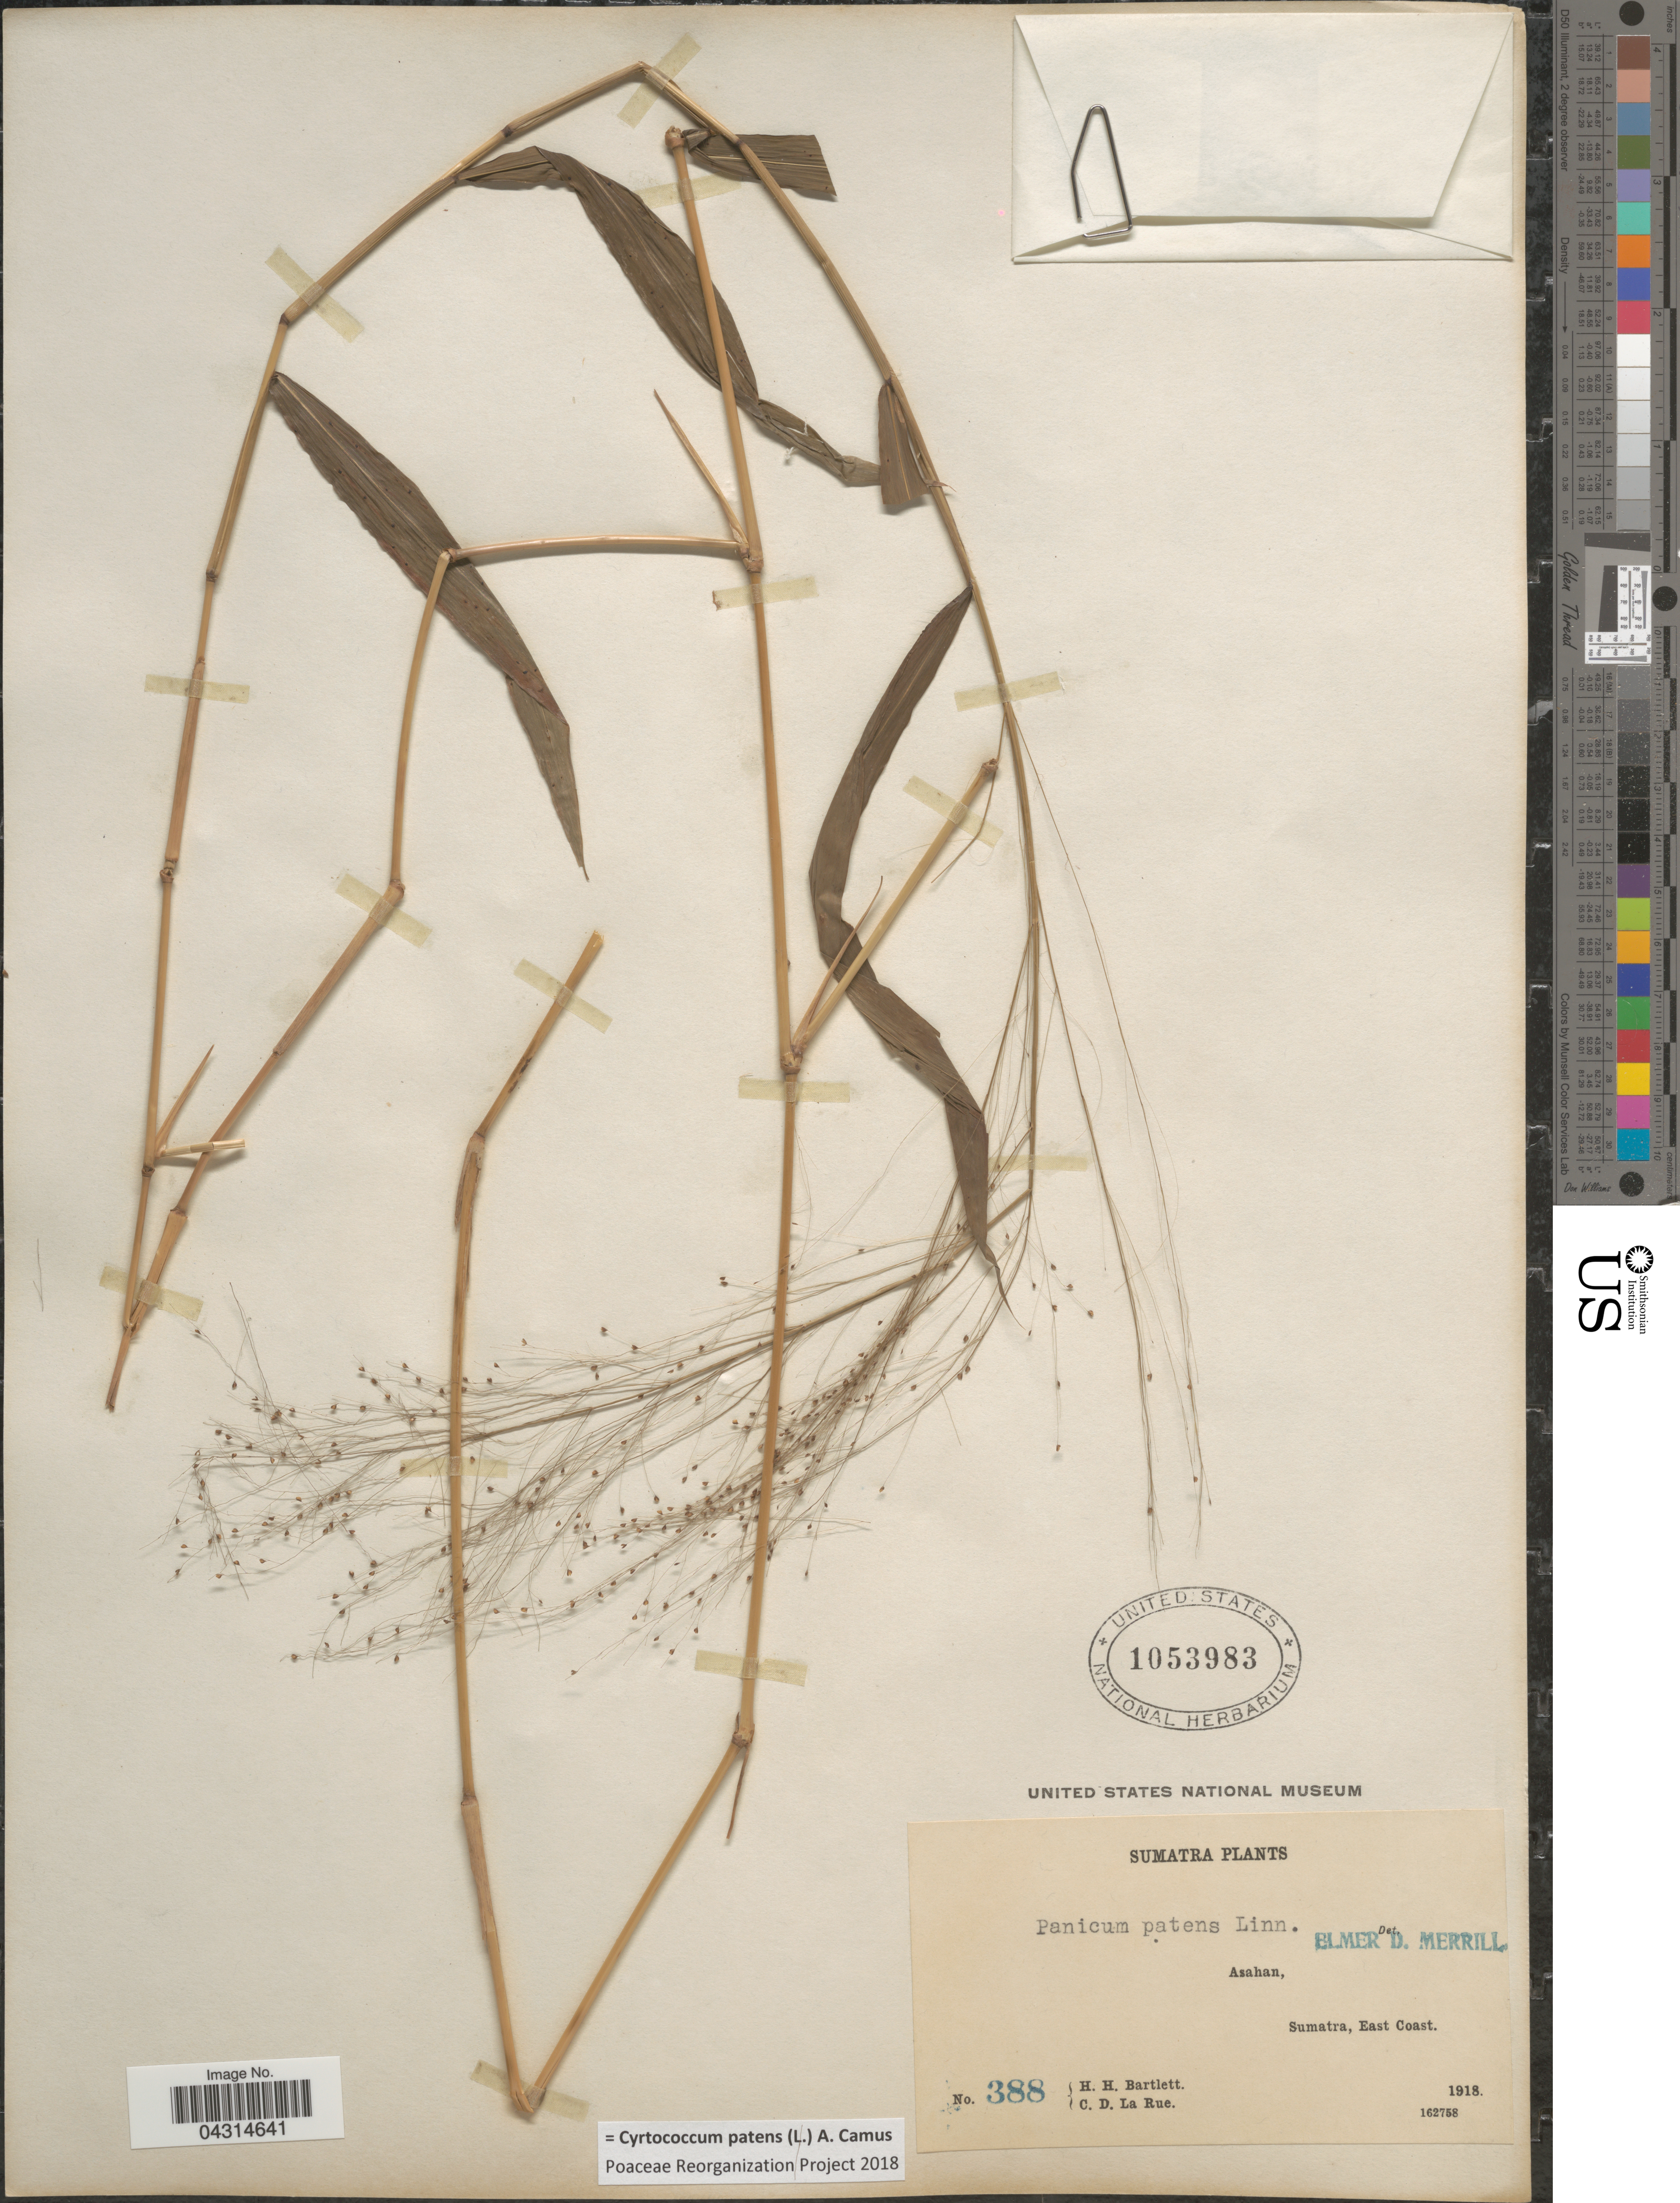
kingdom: Plantae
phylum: Tracheophyta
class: Liliopsida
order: Poales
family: Poaceae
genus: Cyrtococcum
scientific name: Cyrtococcum patens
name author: (L.) A. Camus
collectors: H. H. Bartlett & C. La Rue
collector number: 388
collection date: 1918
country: Indonesia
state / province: Sumatra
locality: Asahan, Sumatra, East Coast.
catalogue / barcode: US 1053983